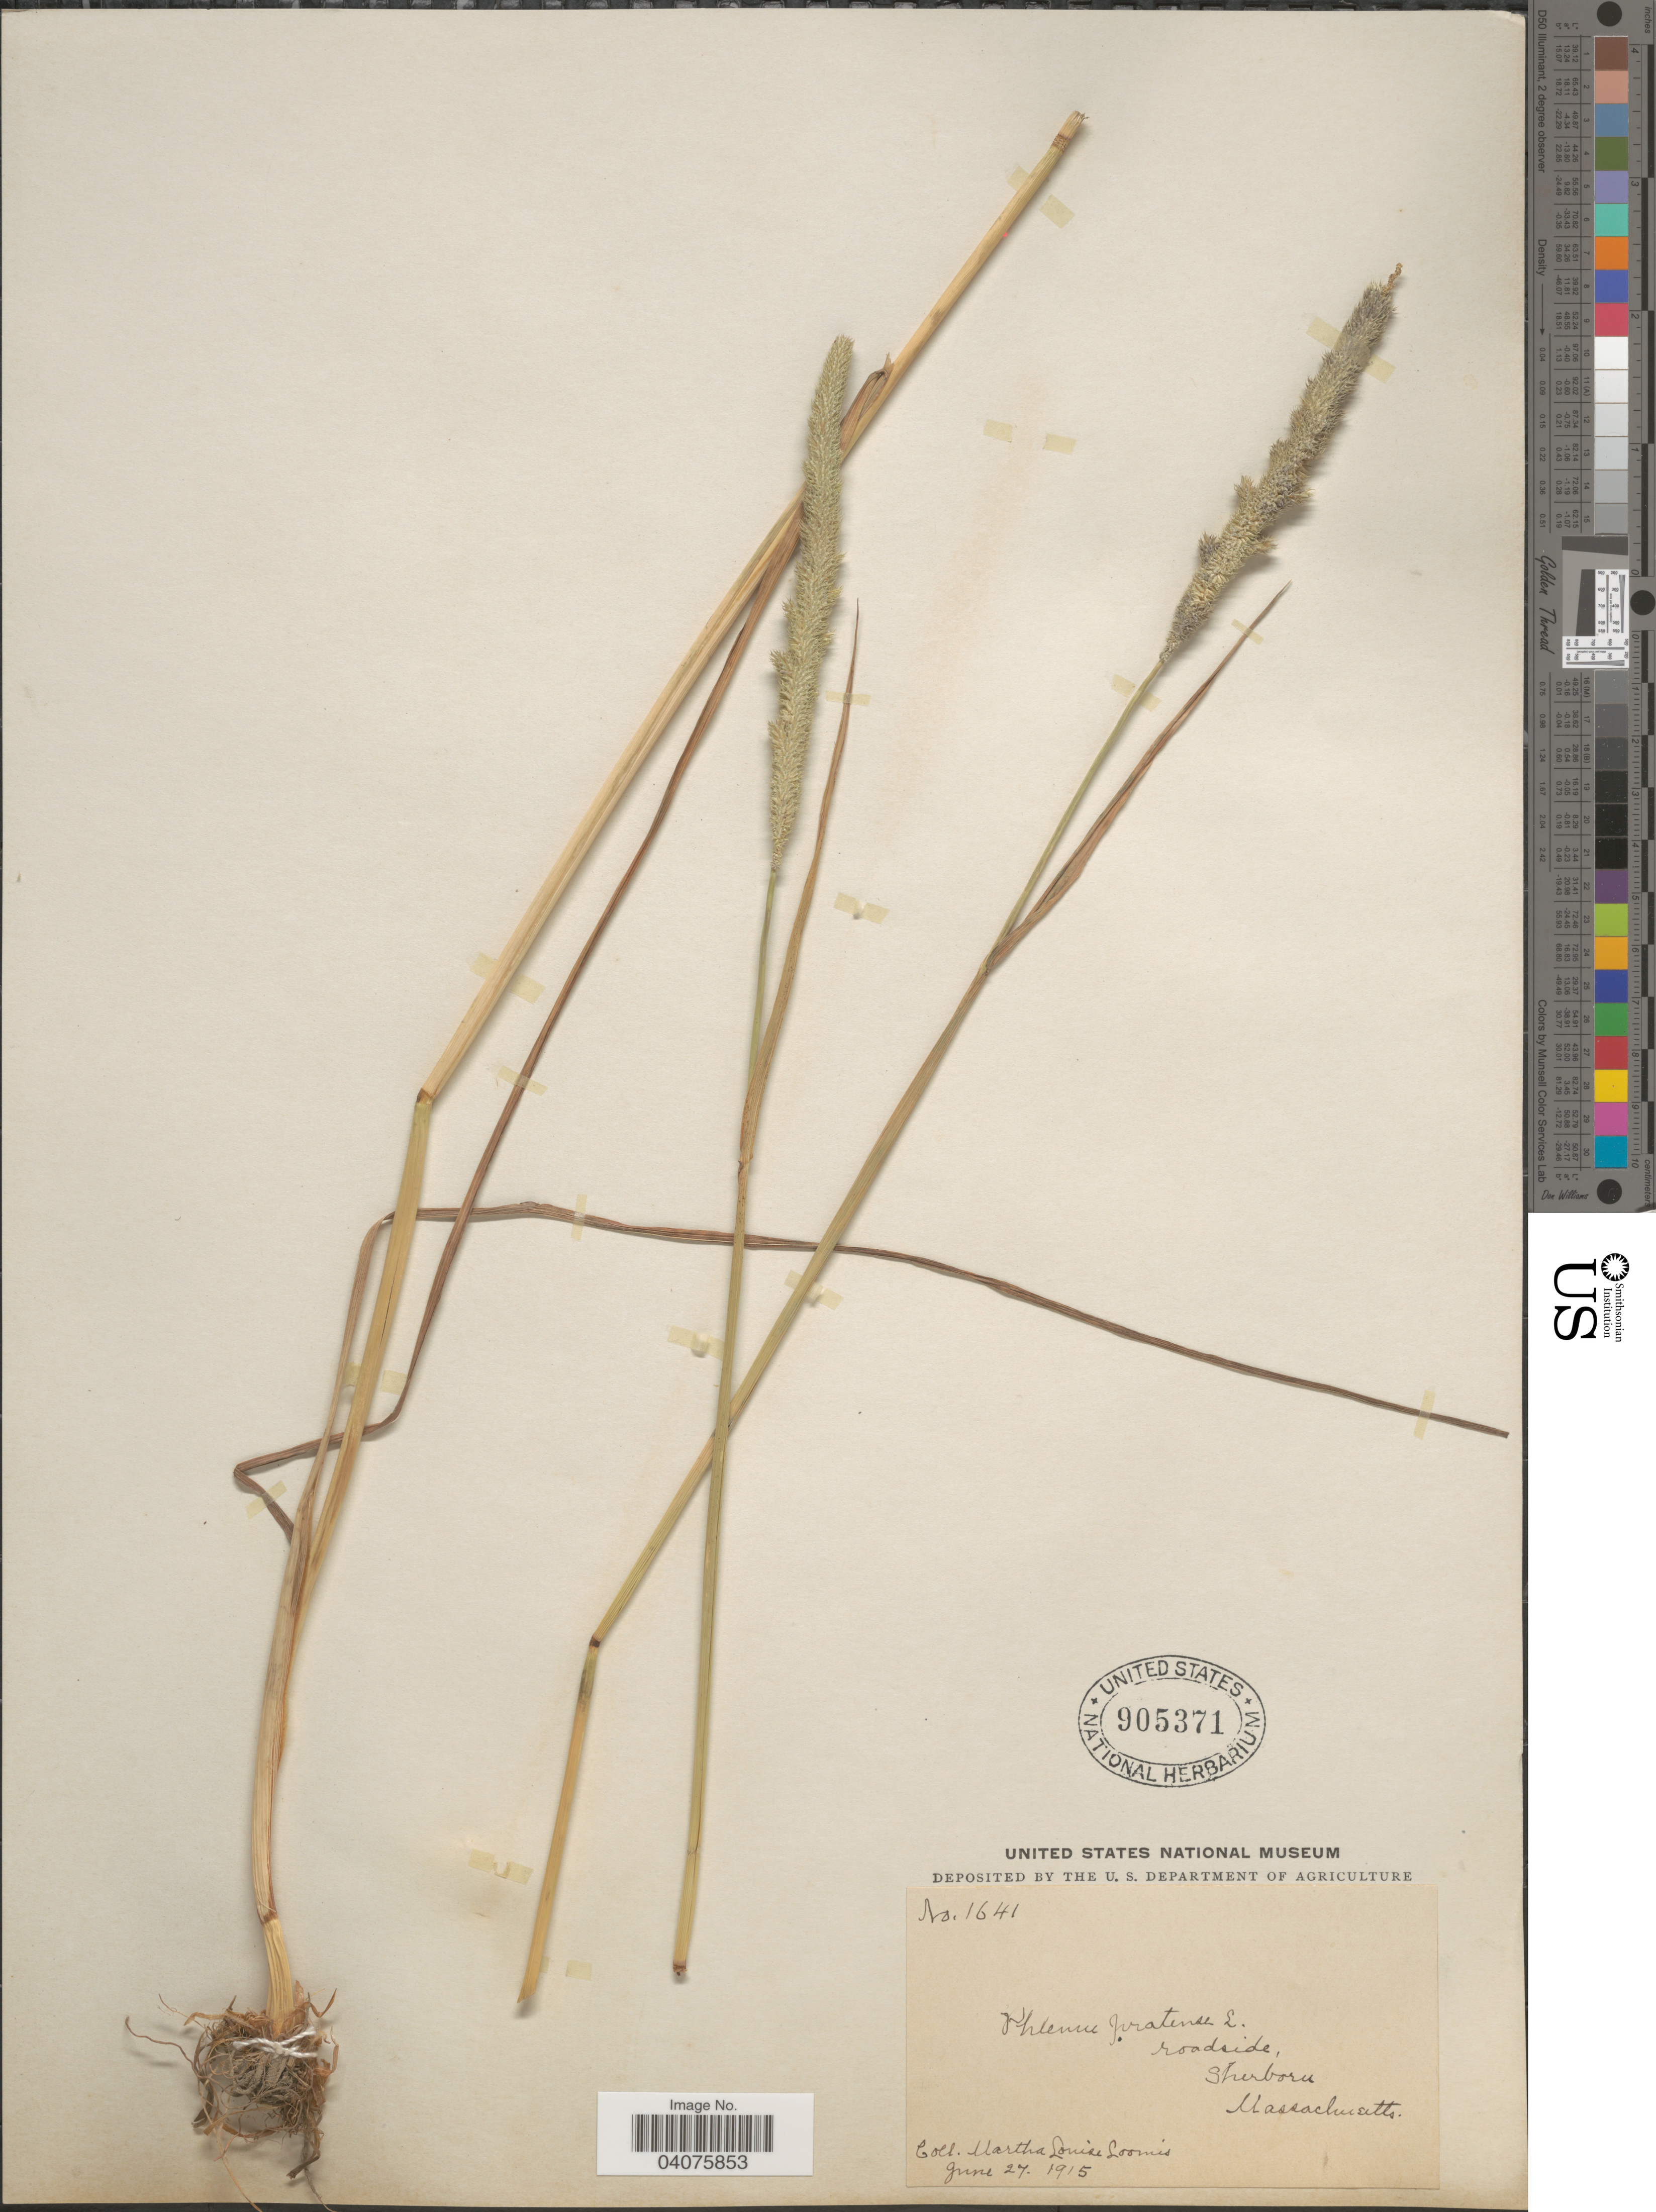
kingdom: Plantae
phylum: Tracheophyta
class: Liliopsida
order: Poales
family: Poaceae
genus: Phleum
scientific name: Phleum pratense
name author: L.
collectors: M. L. Loomis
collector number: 1641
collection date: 1915-06-27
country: United States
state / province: Massachusetts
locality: Roadside, Sherborn.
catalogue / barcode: US 905371